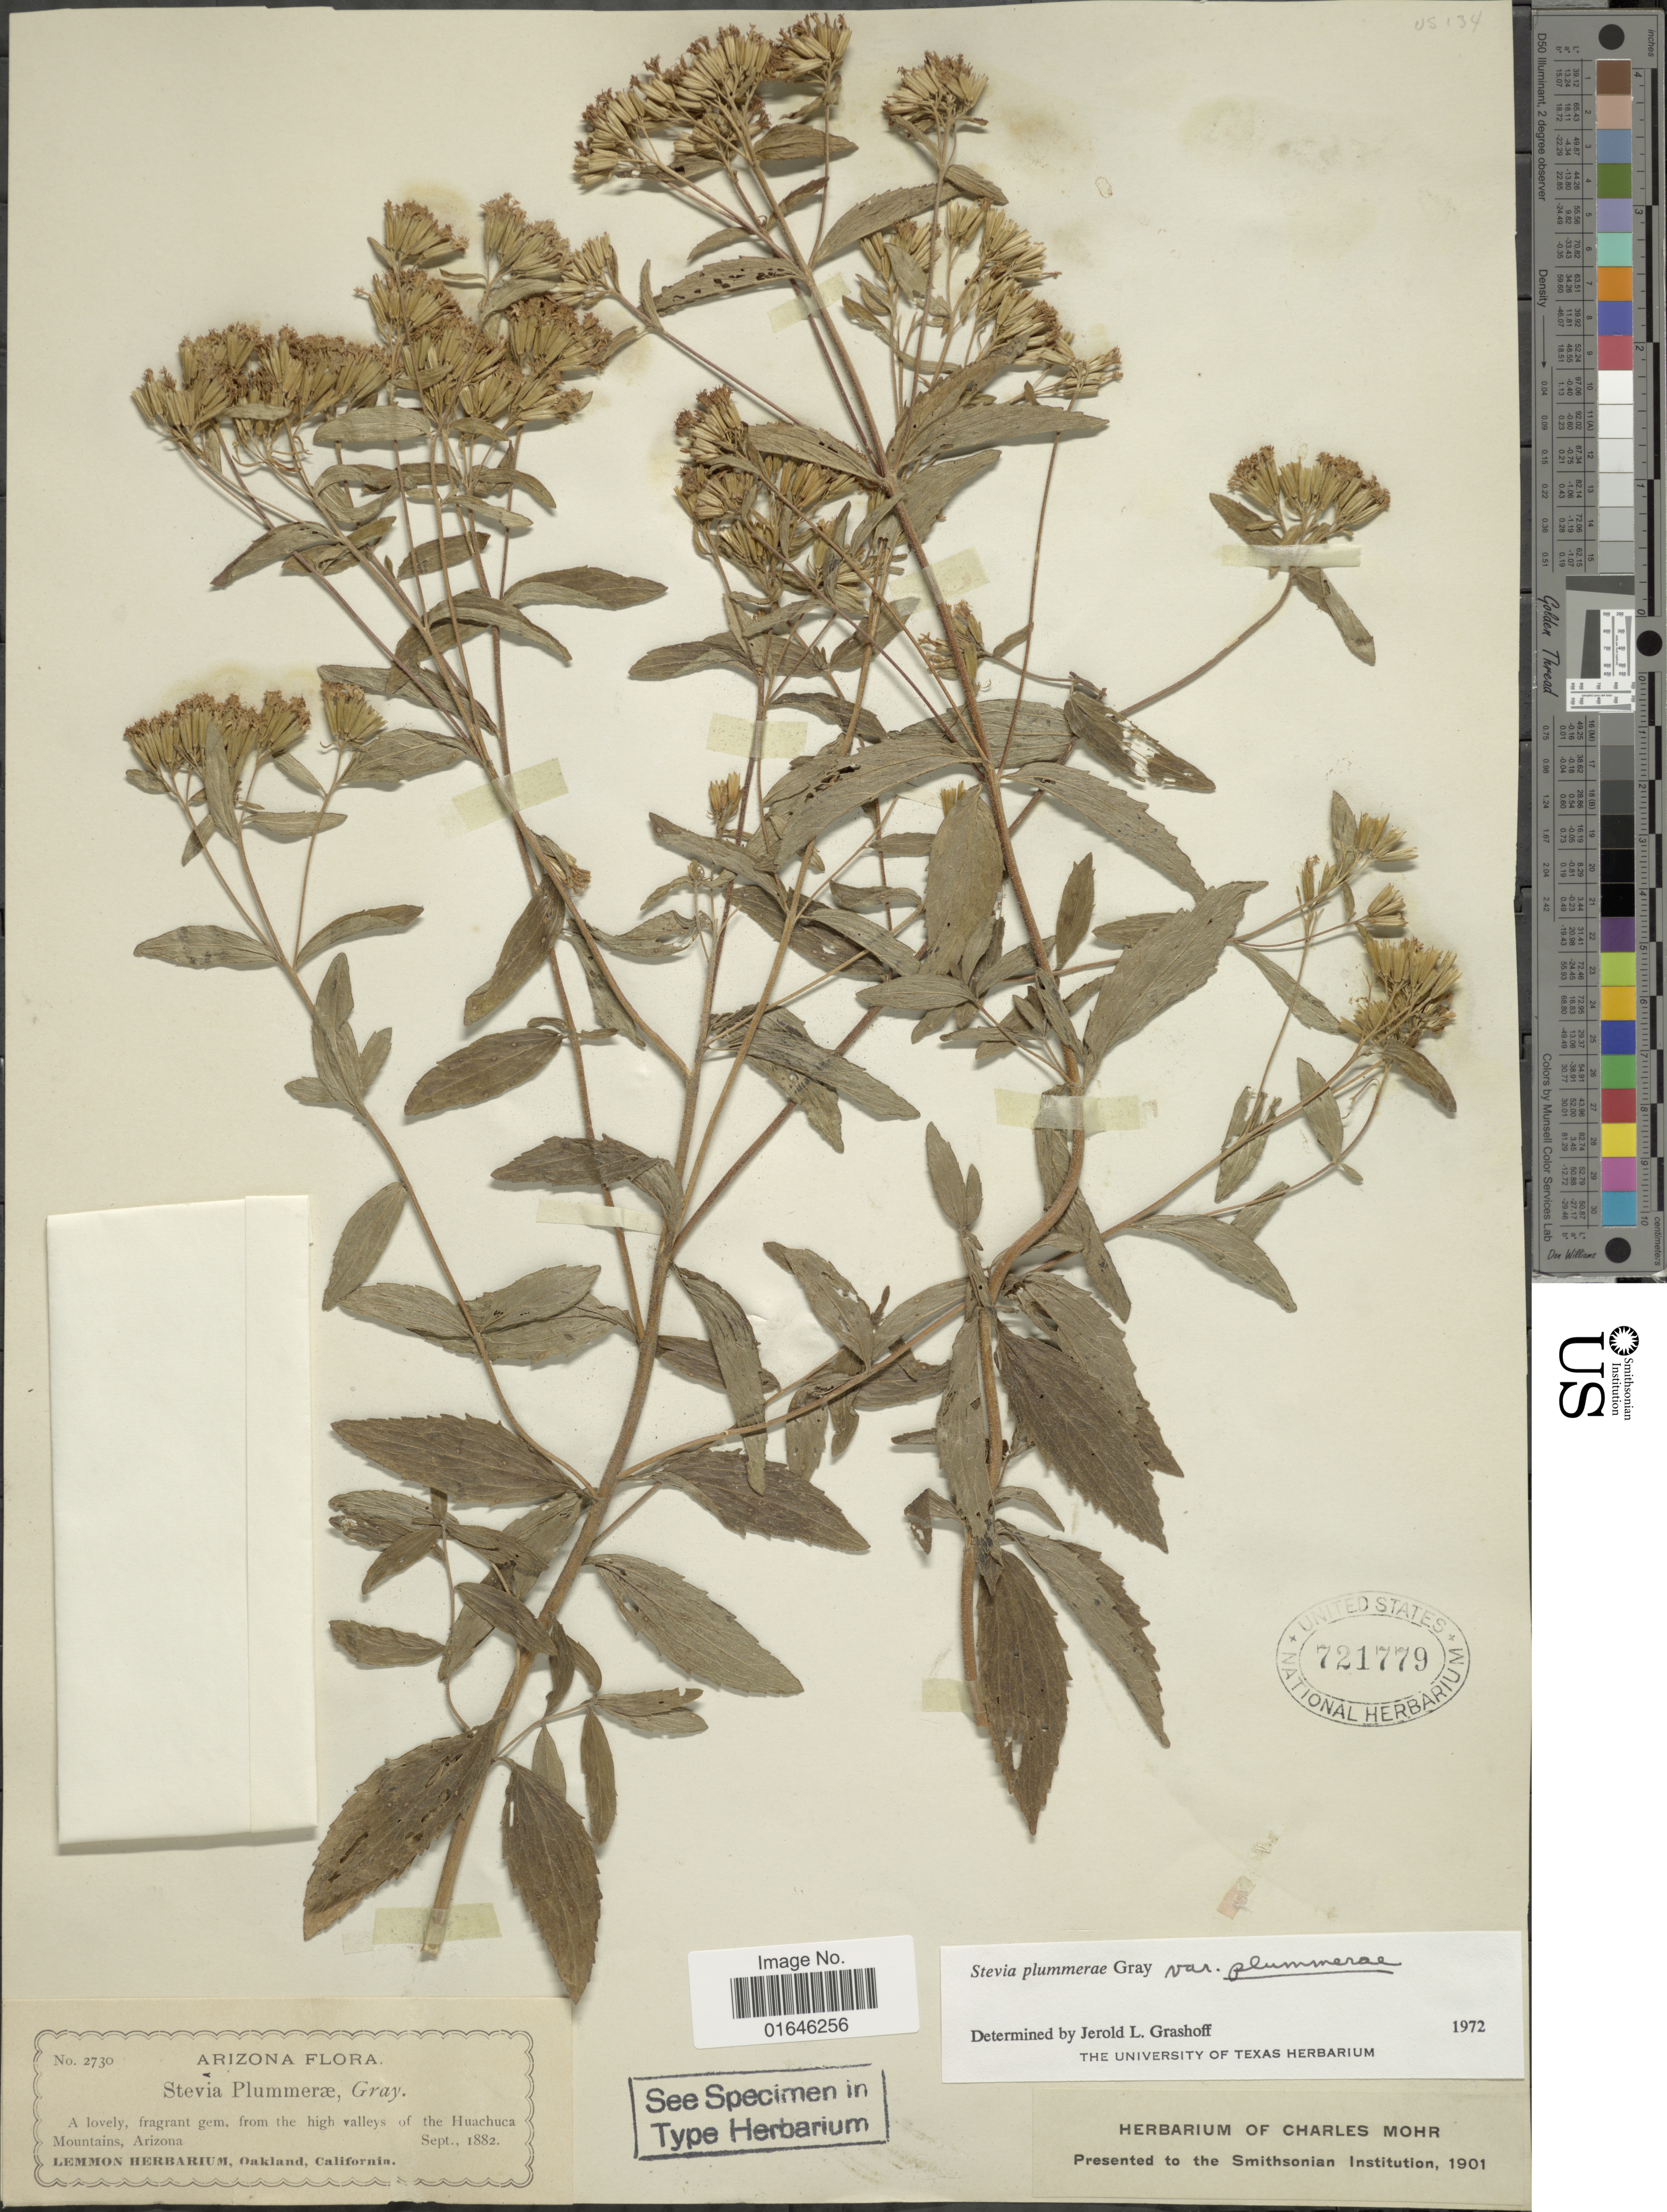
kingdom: Plantae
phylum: Tracheophyta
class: Magnoliopsida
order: Asterales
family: Asteraceae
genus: Stevia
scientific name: Stevia plummerae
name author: A. Gray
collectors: ex herb. Lemmon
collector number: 2730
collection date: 1882-09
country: United States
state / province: Arizona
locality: From high valleys of the Huachuca Mountains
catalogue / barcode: US 721779